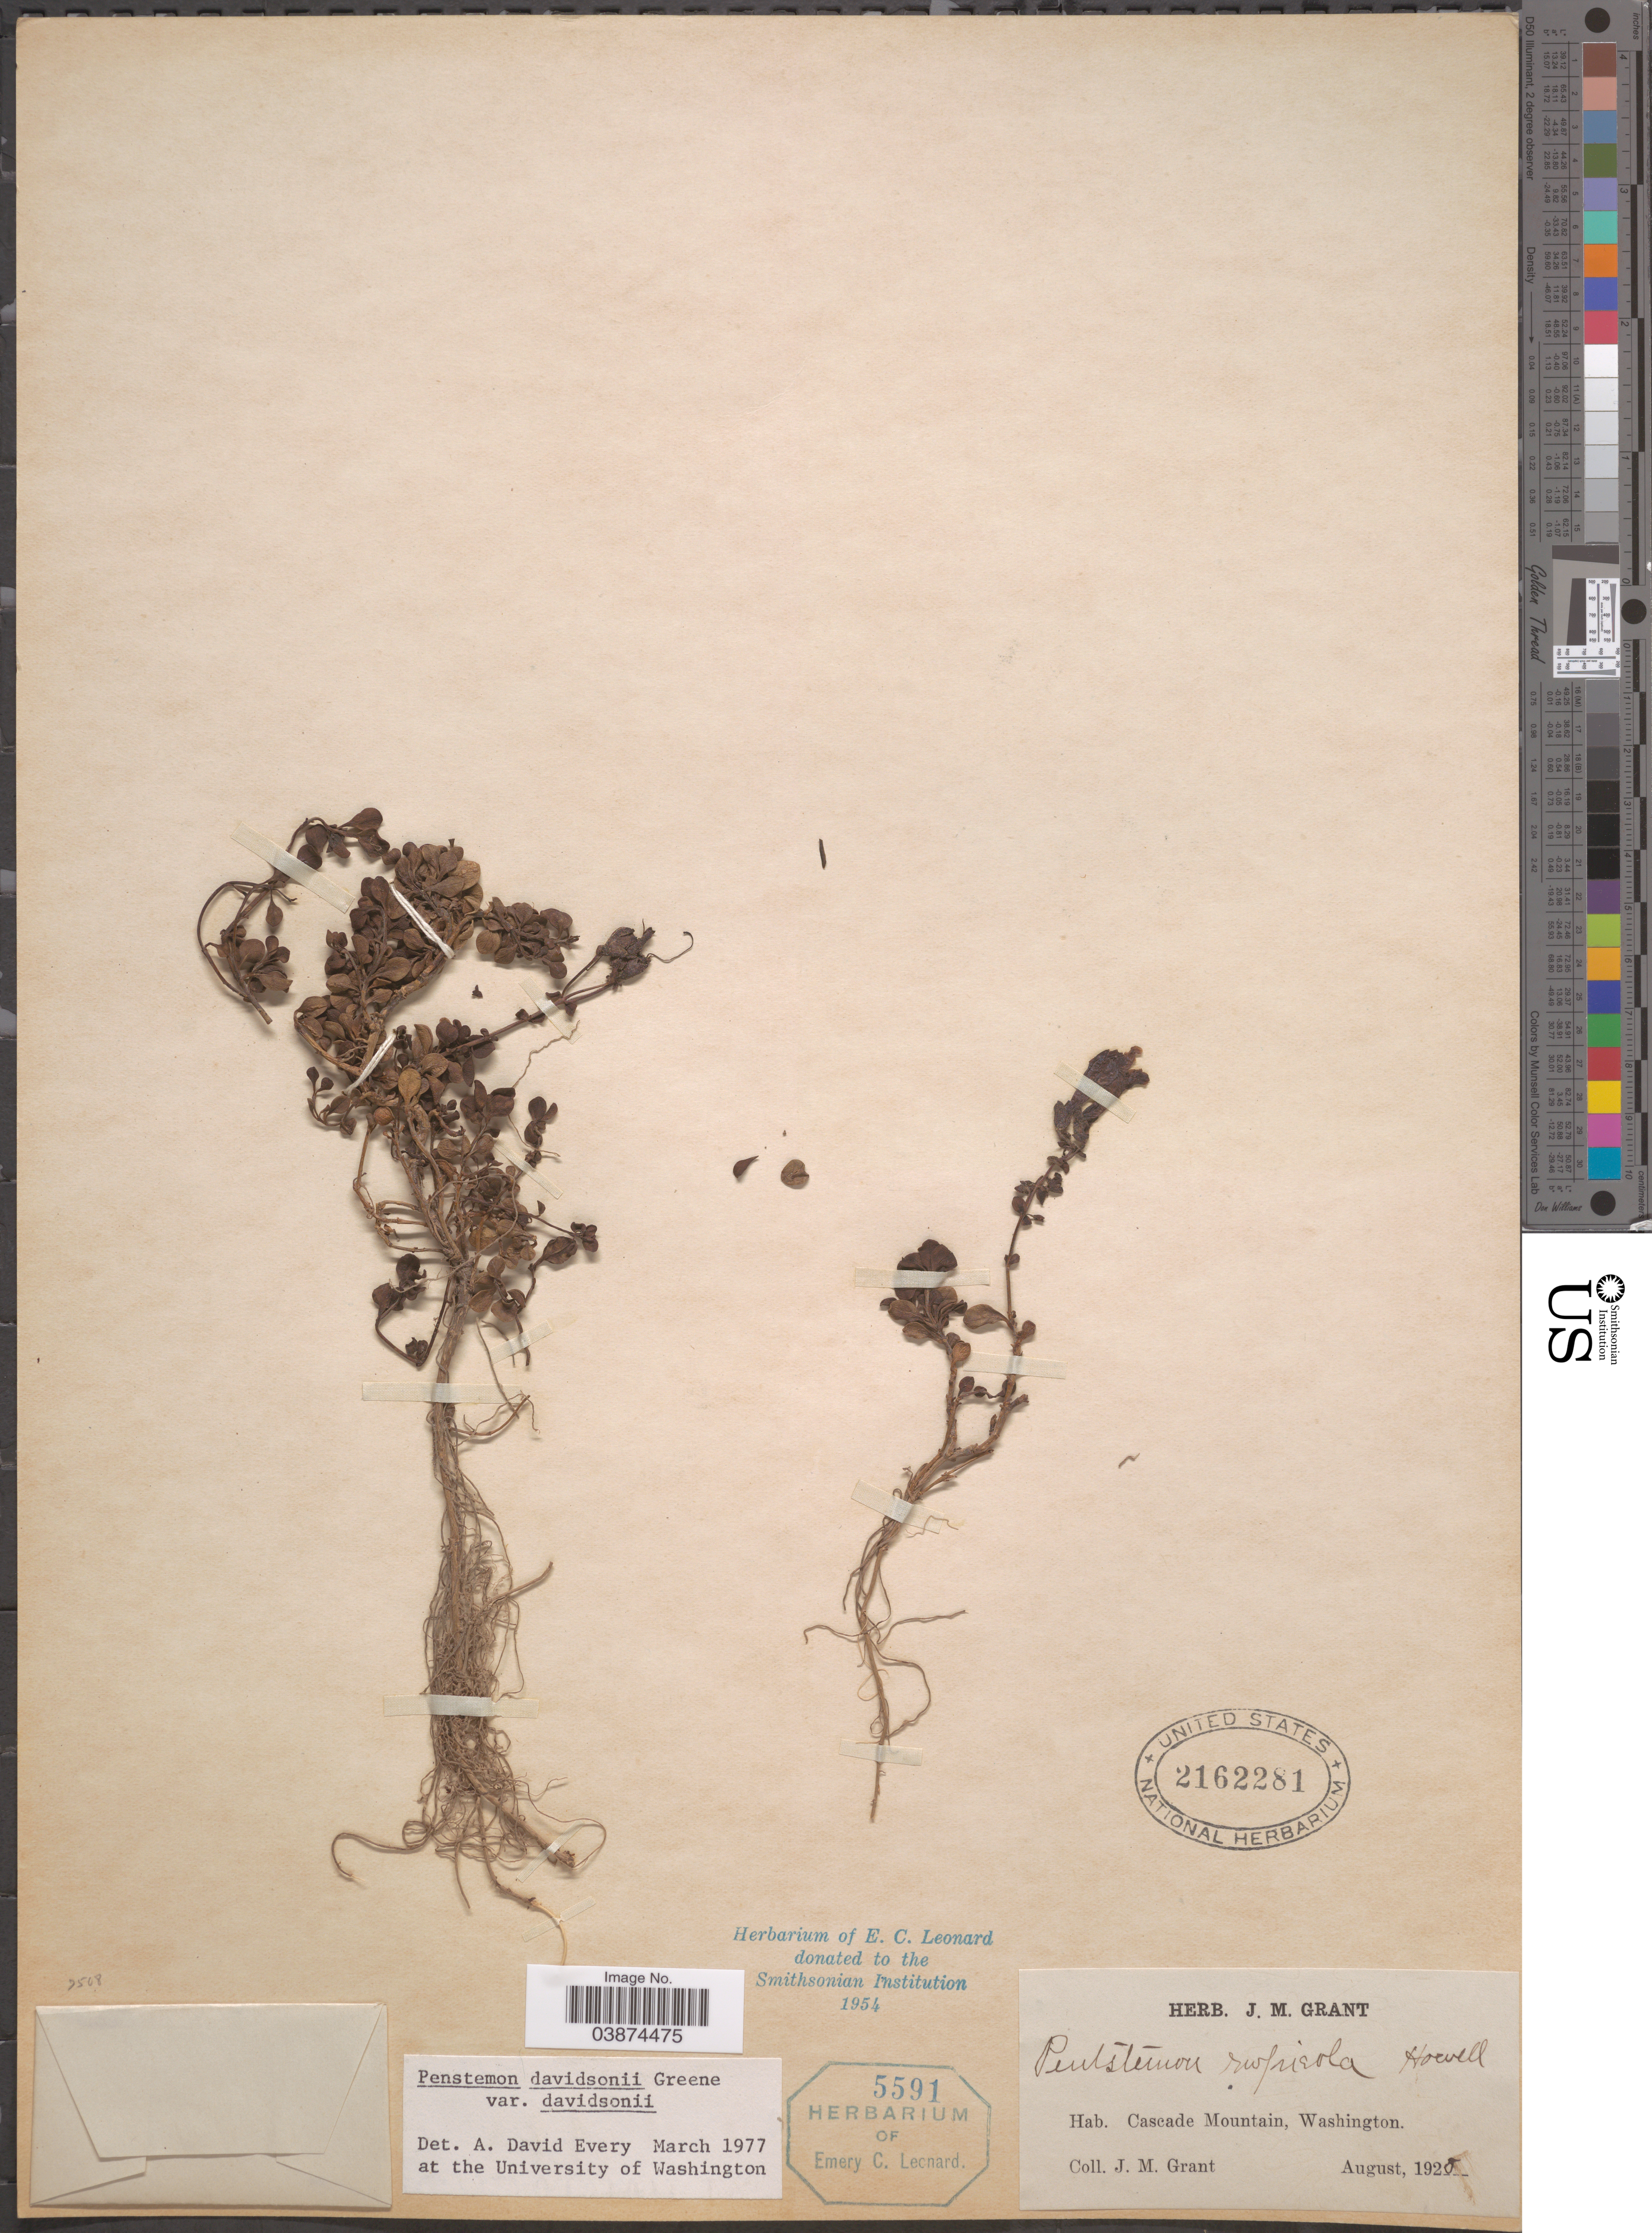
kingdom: Plantae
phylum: Tracheophyta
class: Magnoliopsida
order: Lamiales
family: Plantaginaceae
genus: Penstemon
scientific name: Penstemon davidsonii var. davidsonii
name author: Greene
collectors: J. M. Grant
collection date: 1925-08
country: United States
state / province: Washington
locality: Cascade Mountain.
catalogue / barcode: US 2162281